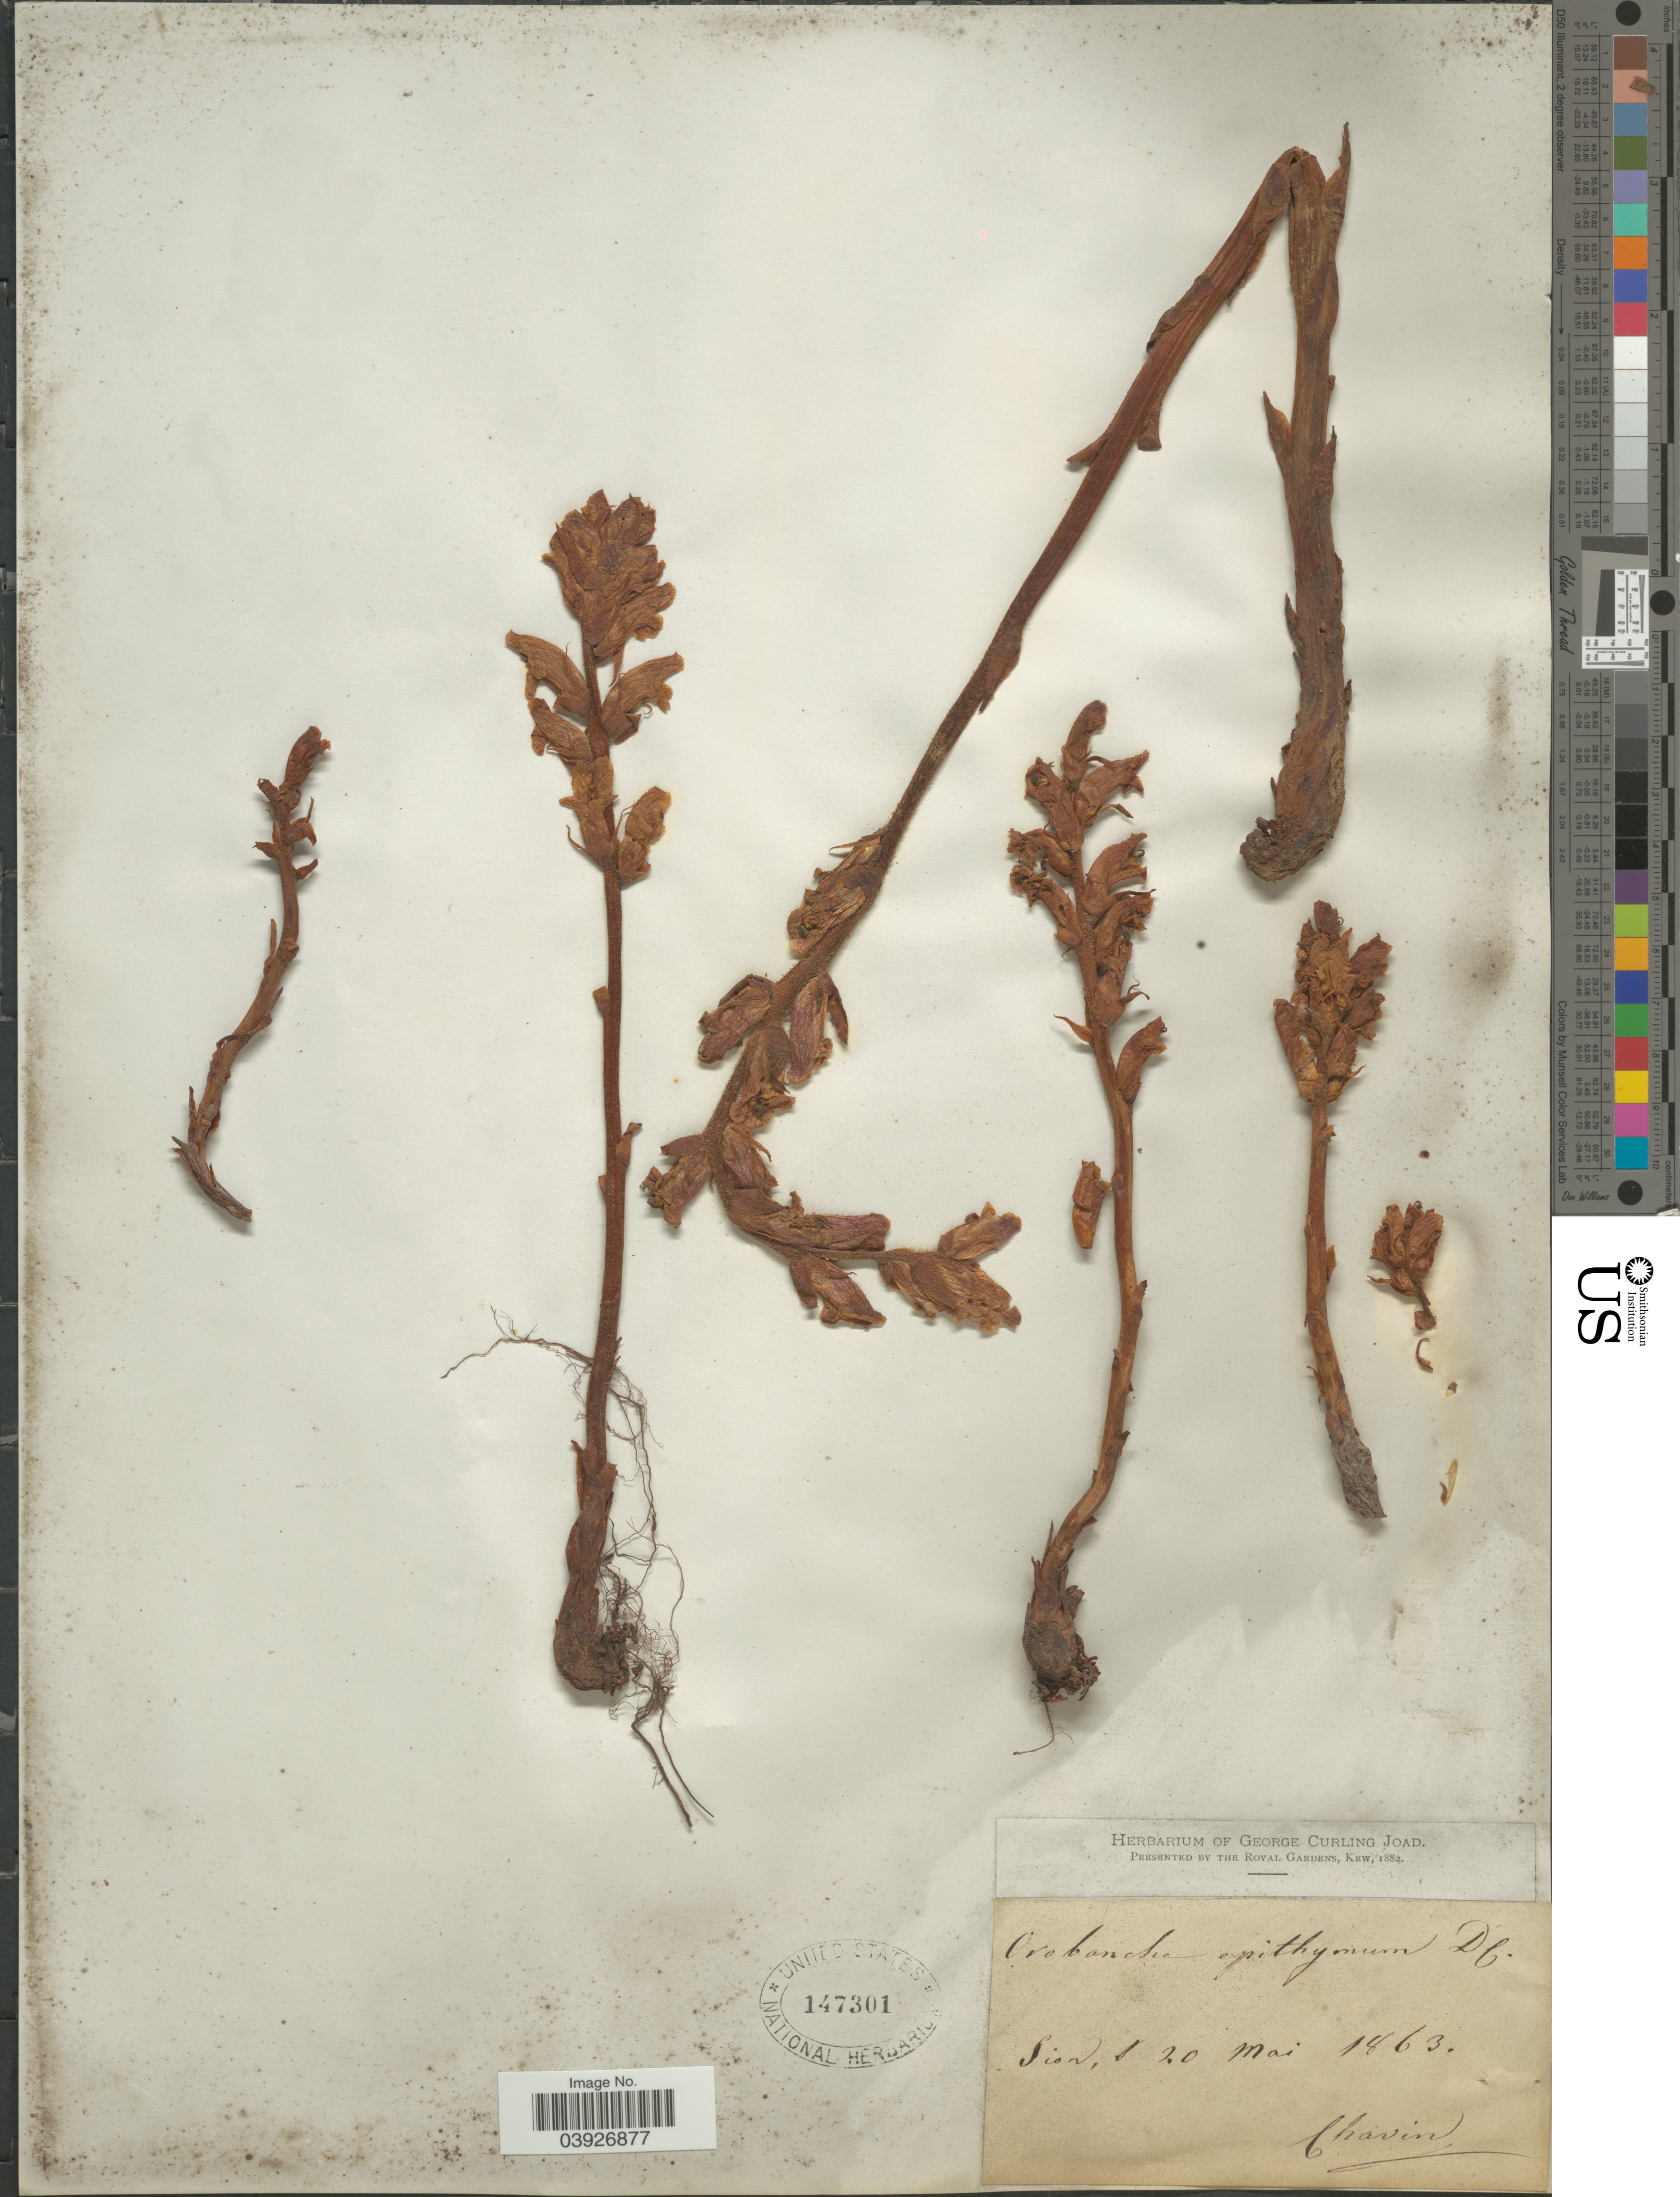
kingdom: Plantae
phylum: Tracheophyta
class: Magnoliopsida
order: Lamiales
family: Orobanchaceae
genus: Orobanche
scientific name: Orobanche epithymum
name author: DC.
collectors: -. Chavin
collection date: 1863-05-20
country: Switzerland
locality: Sion.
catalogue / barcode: US 147301